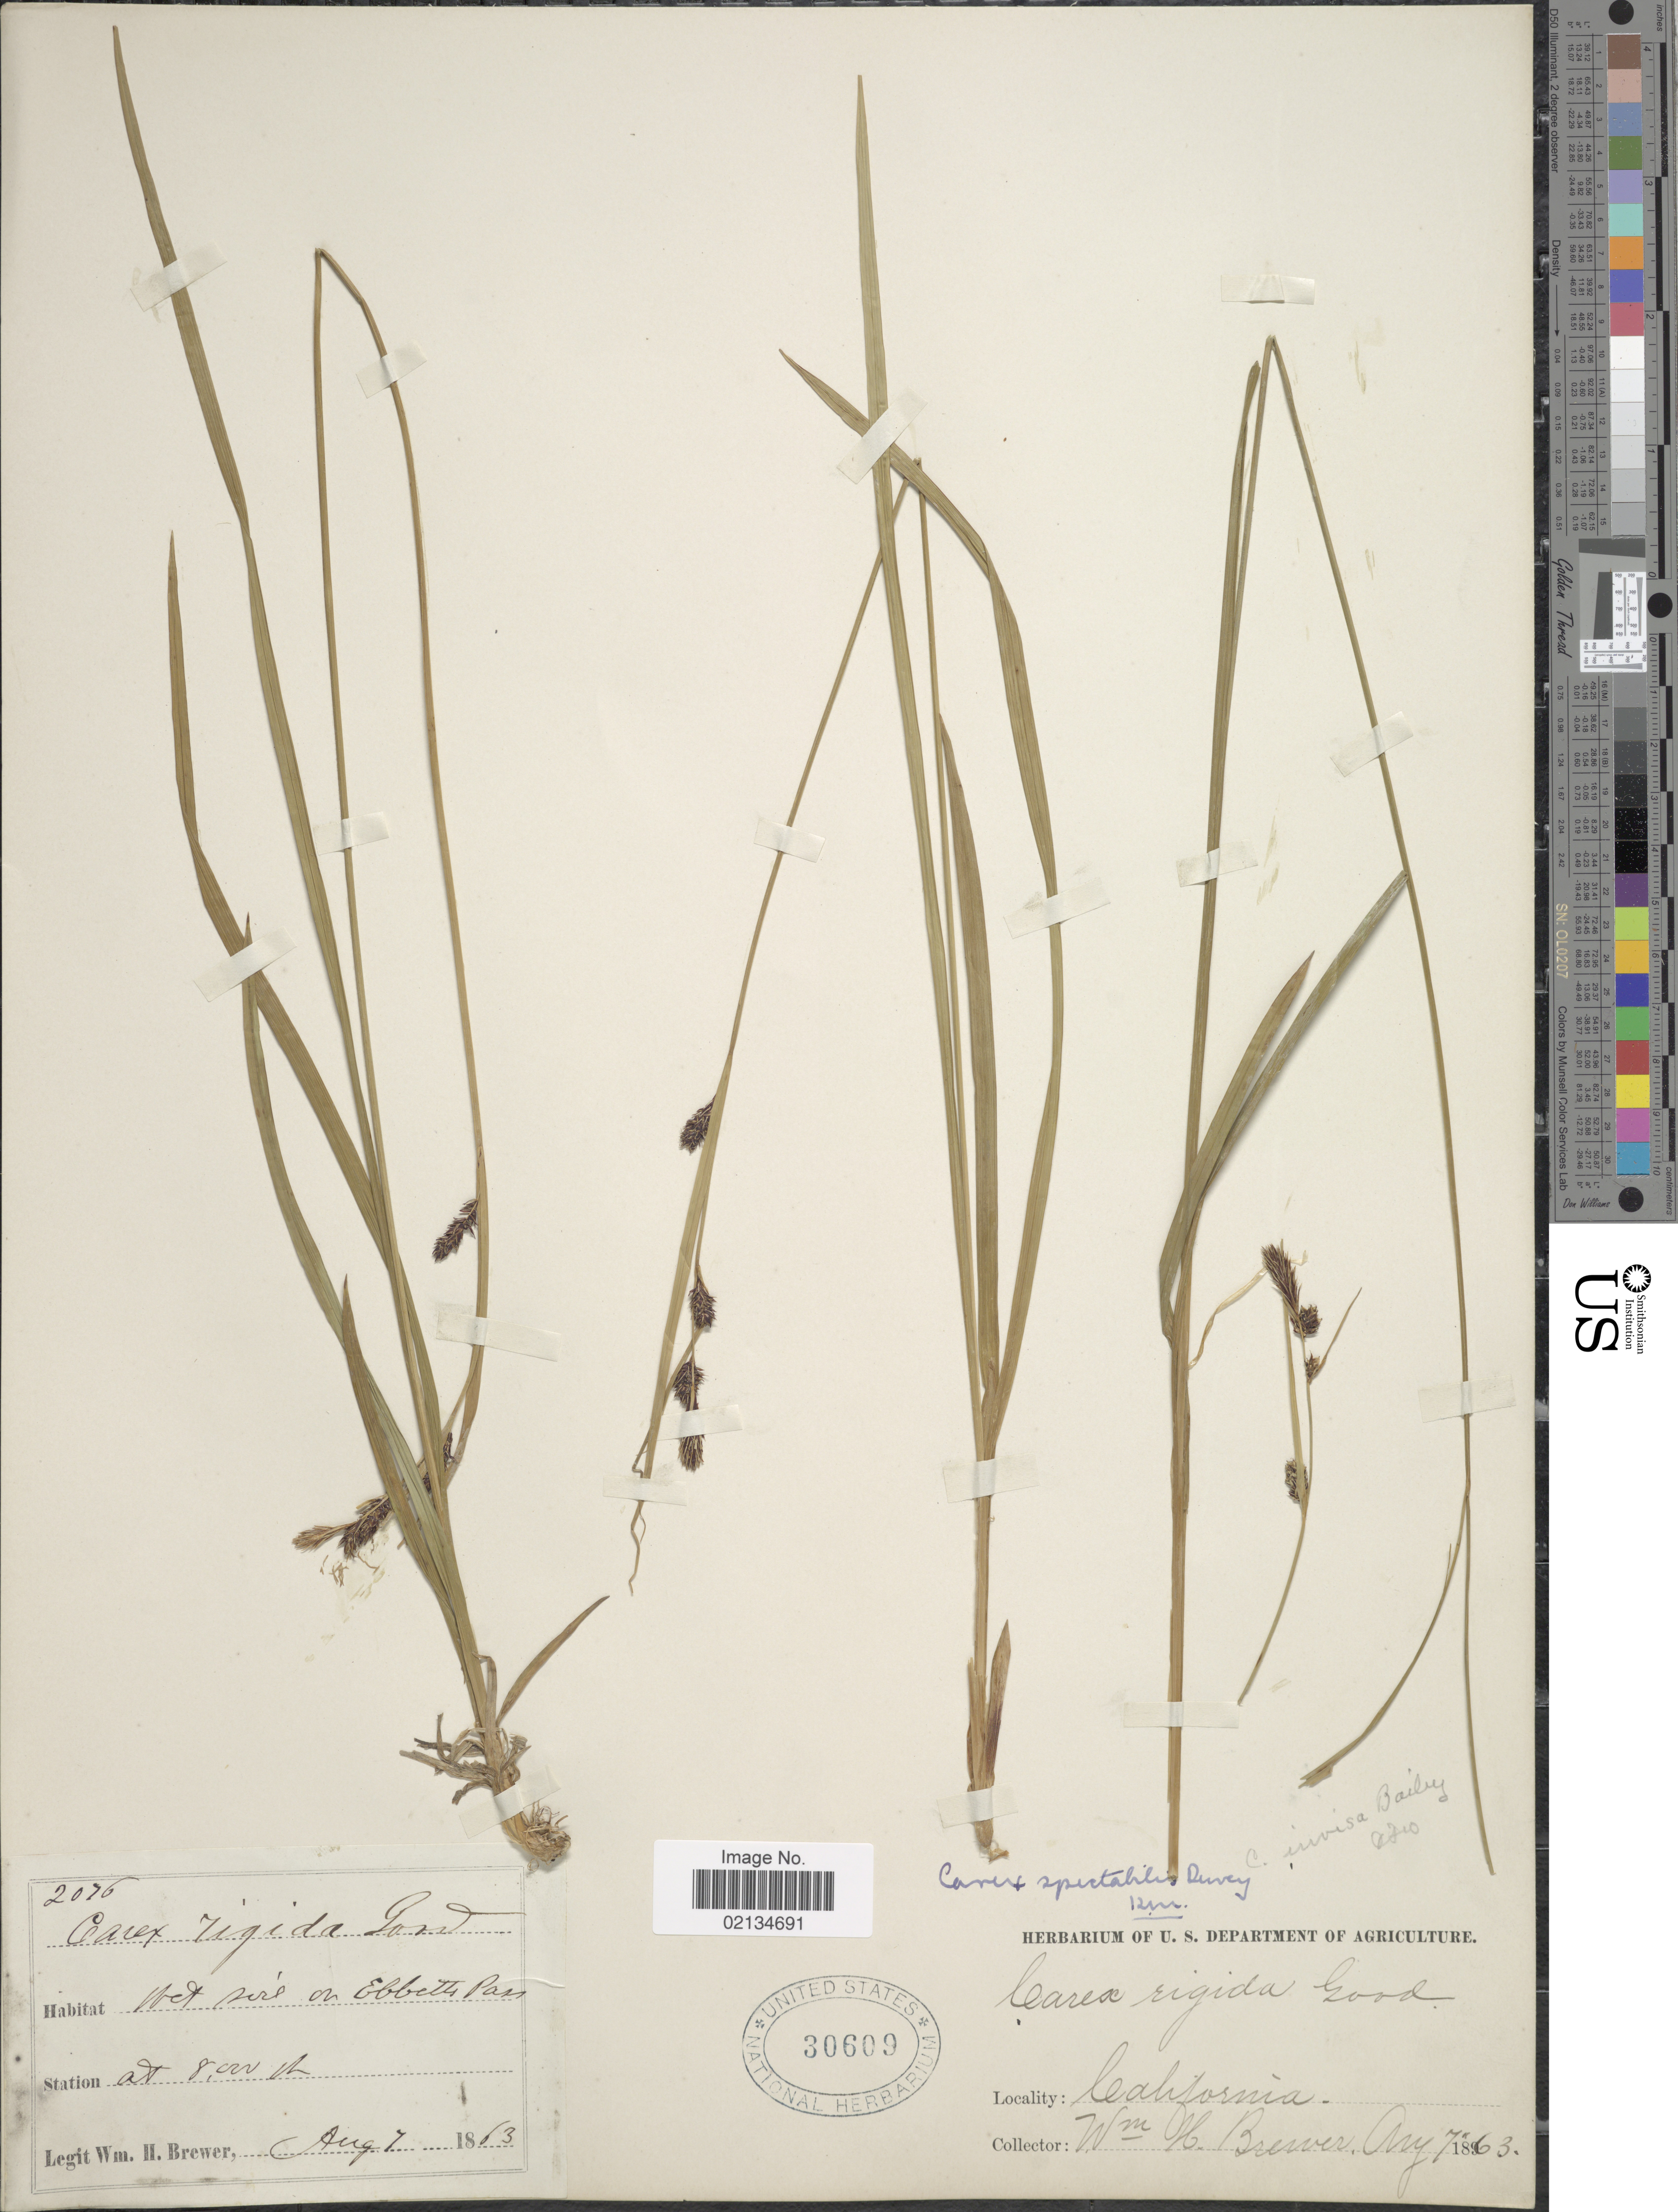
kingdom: Plantae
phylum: Tracheophyta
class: Liliopsida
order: Poales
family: Cyperaceae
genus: Carex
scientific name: Carex spectabilis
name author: Dewey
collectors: W. H. Brewer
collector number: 2076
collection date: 1863-08-07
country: United States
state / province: California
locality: Wet soil on Ebbetts Pass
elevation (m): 2438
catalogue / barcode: US 30609